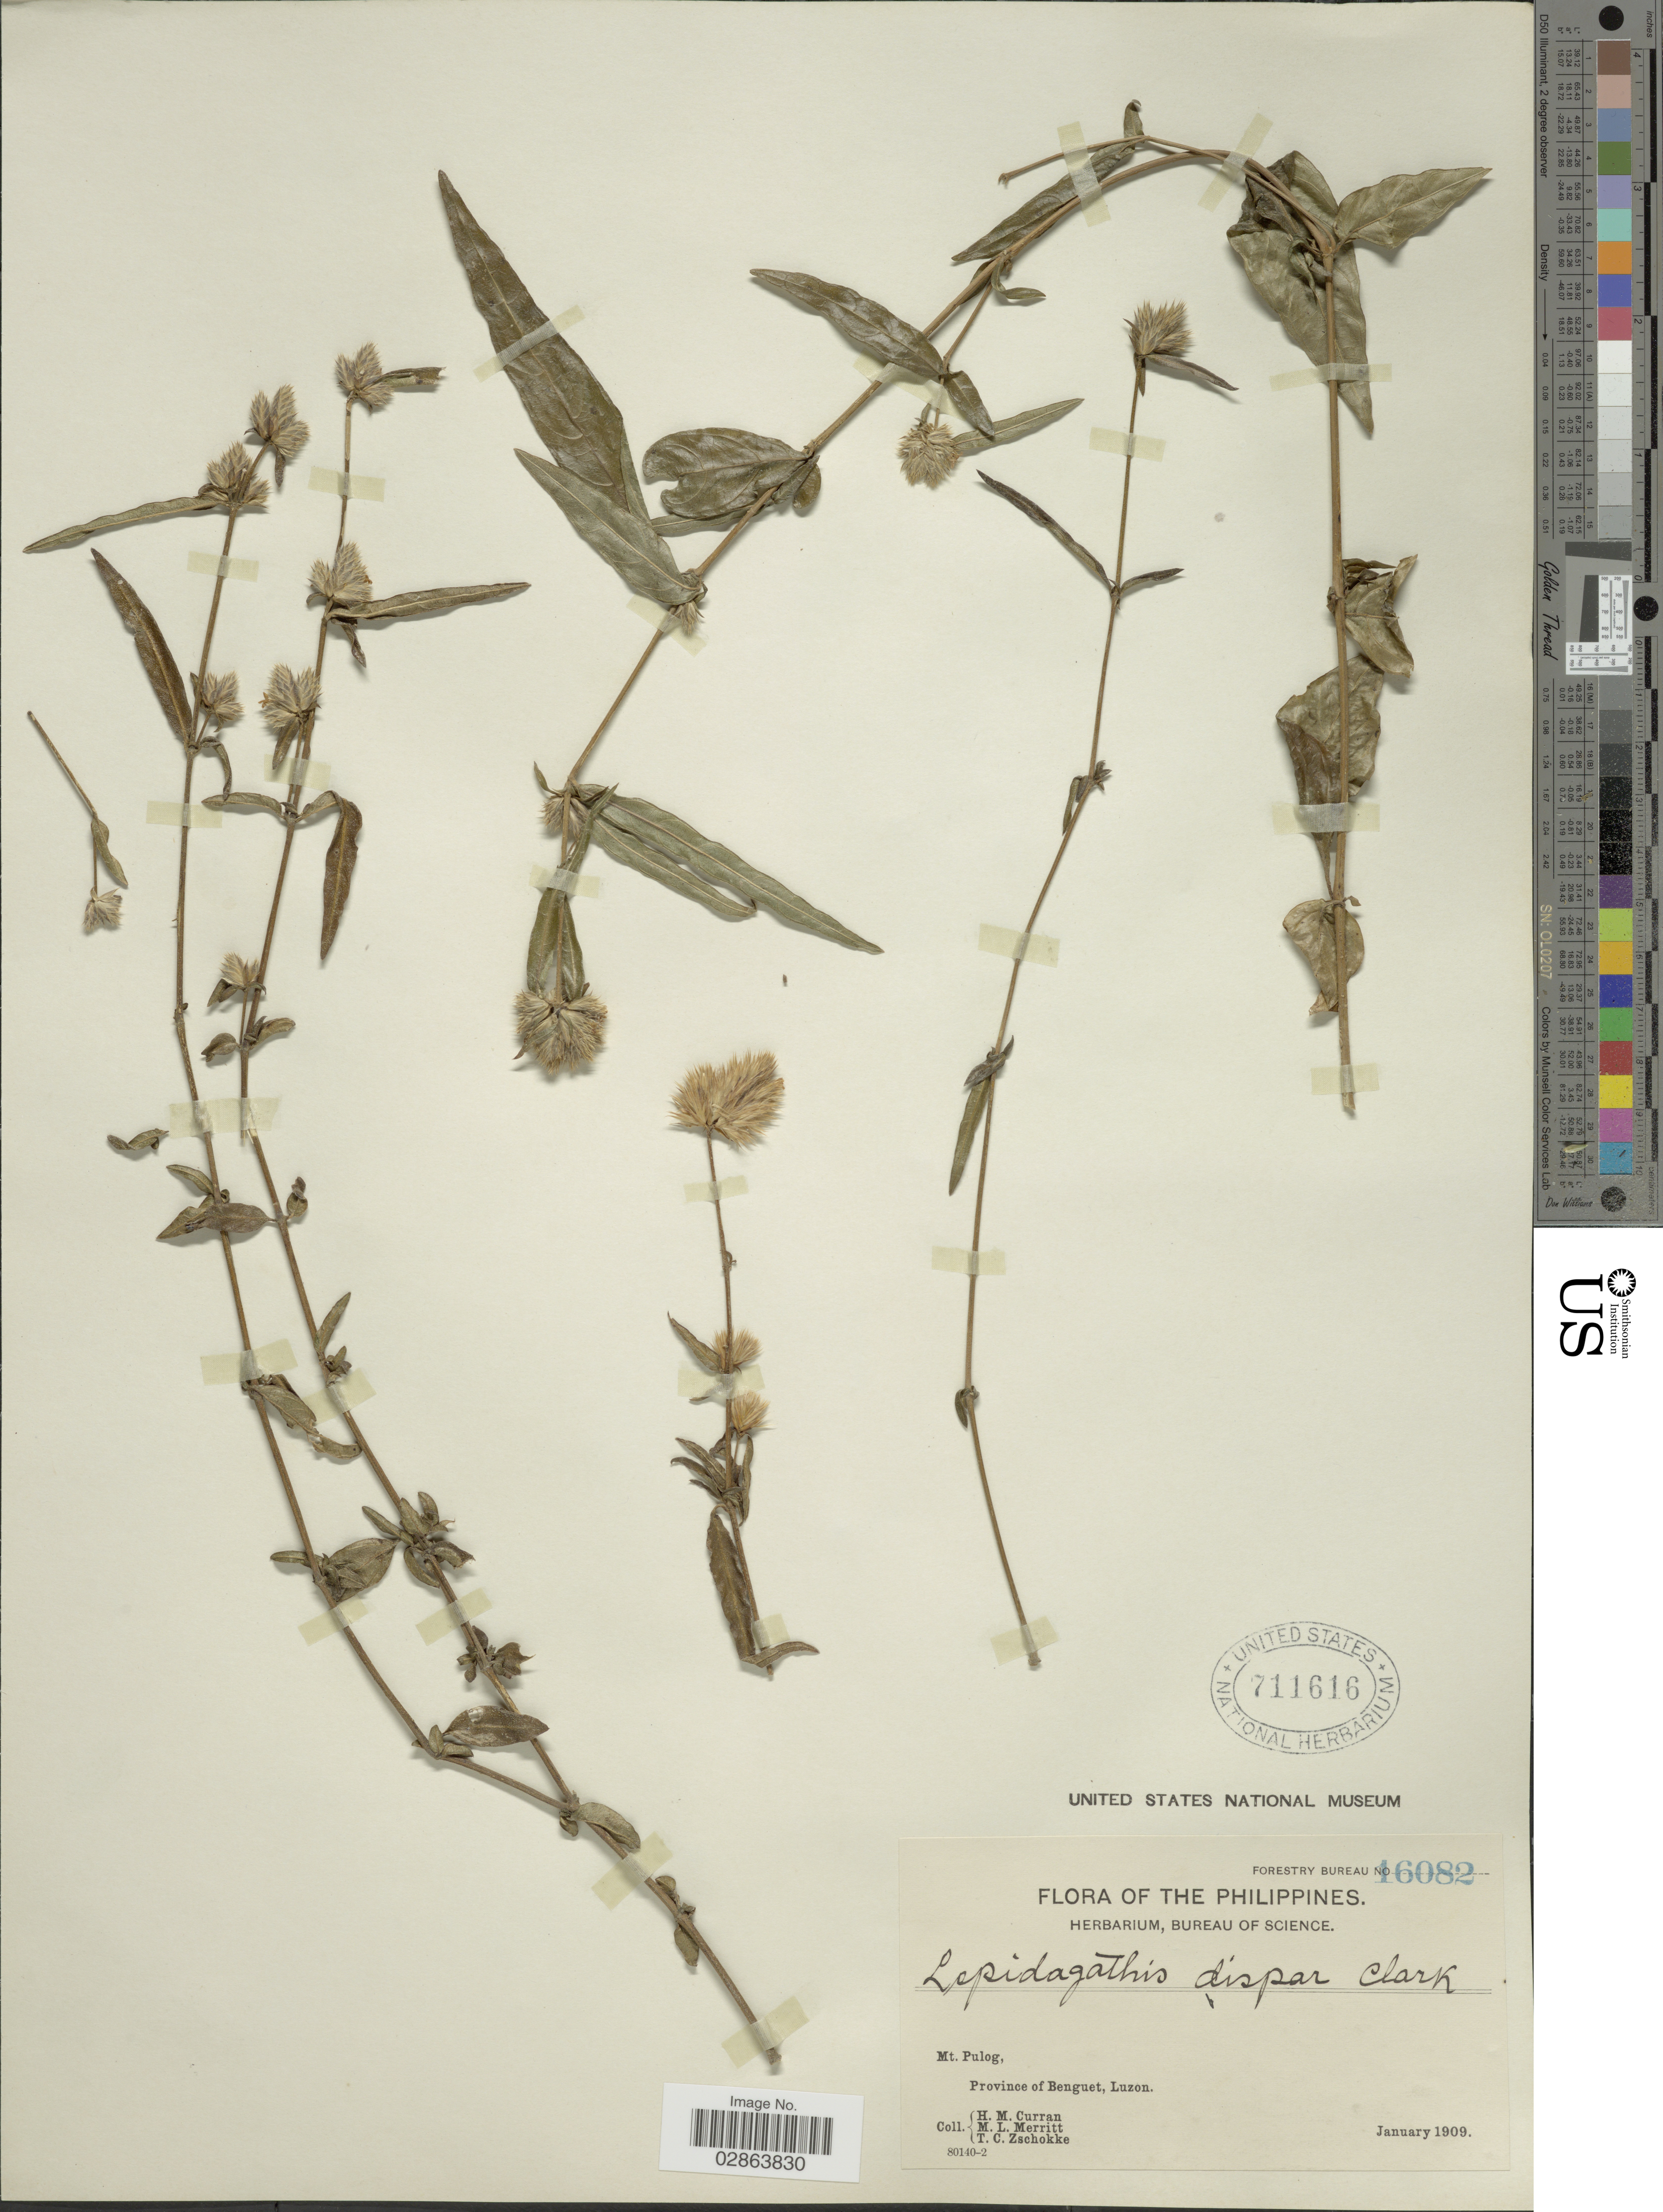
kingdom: Plantae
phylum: Tracheophyta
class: Magnoliopsida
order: Lamiales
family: Acanthaceae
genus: Lepidagathis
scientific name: Lepidagathis dispar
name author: C.B. Clarke ex Merr. & Merritt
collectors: H. M. Curran, M. L. Merritt & T. C. Zschokke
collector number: Forestry Bureau 16082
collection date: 1909-01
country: Philippines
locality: Mt. Pulog, Province of Benguet, Luzon.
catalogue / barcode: US 711616